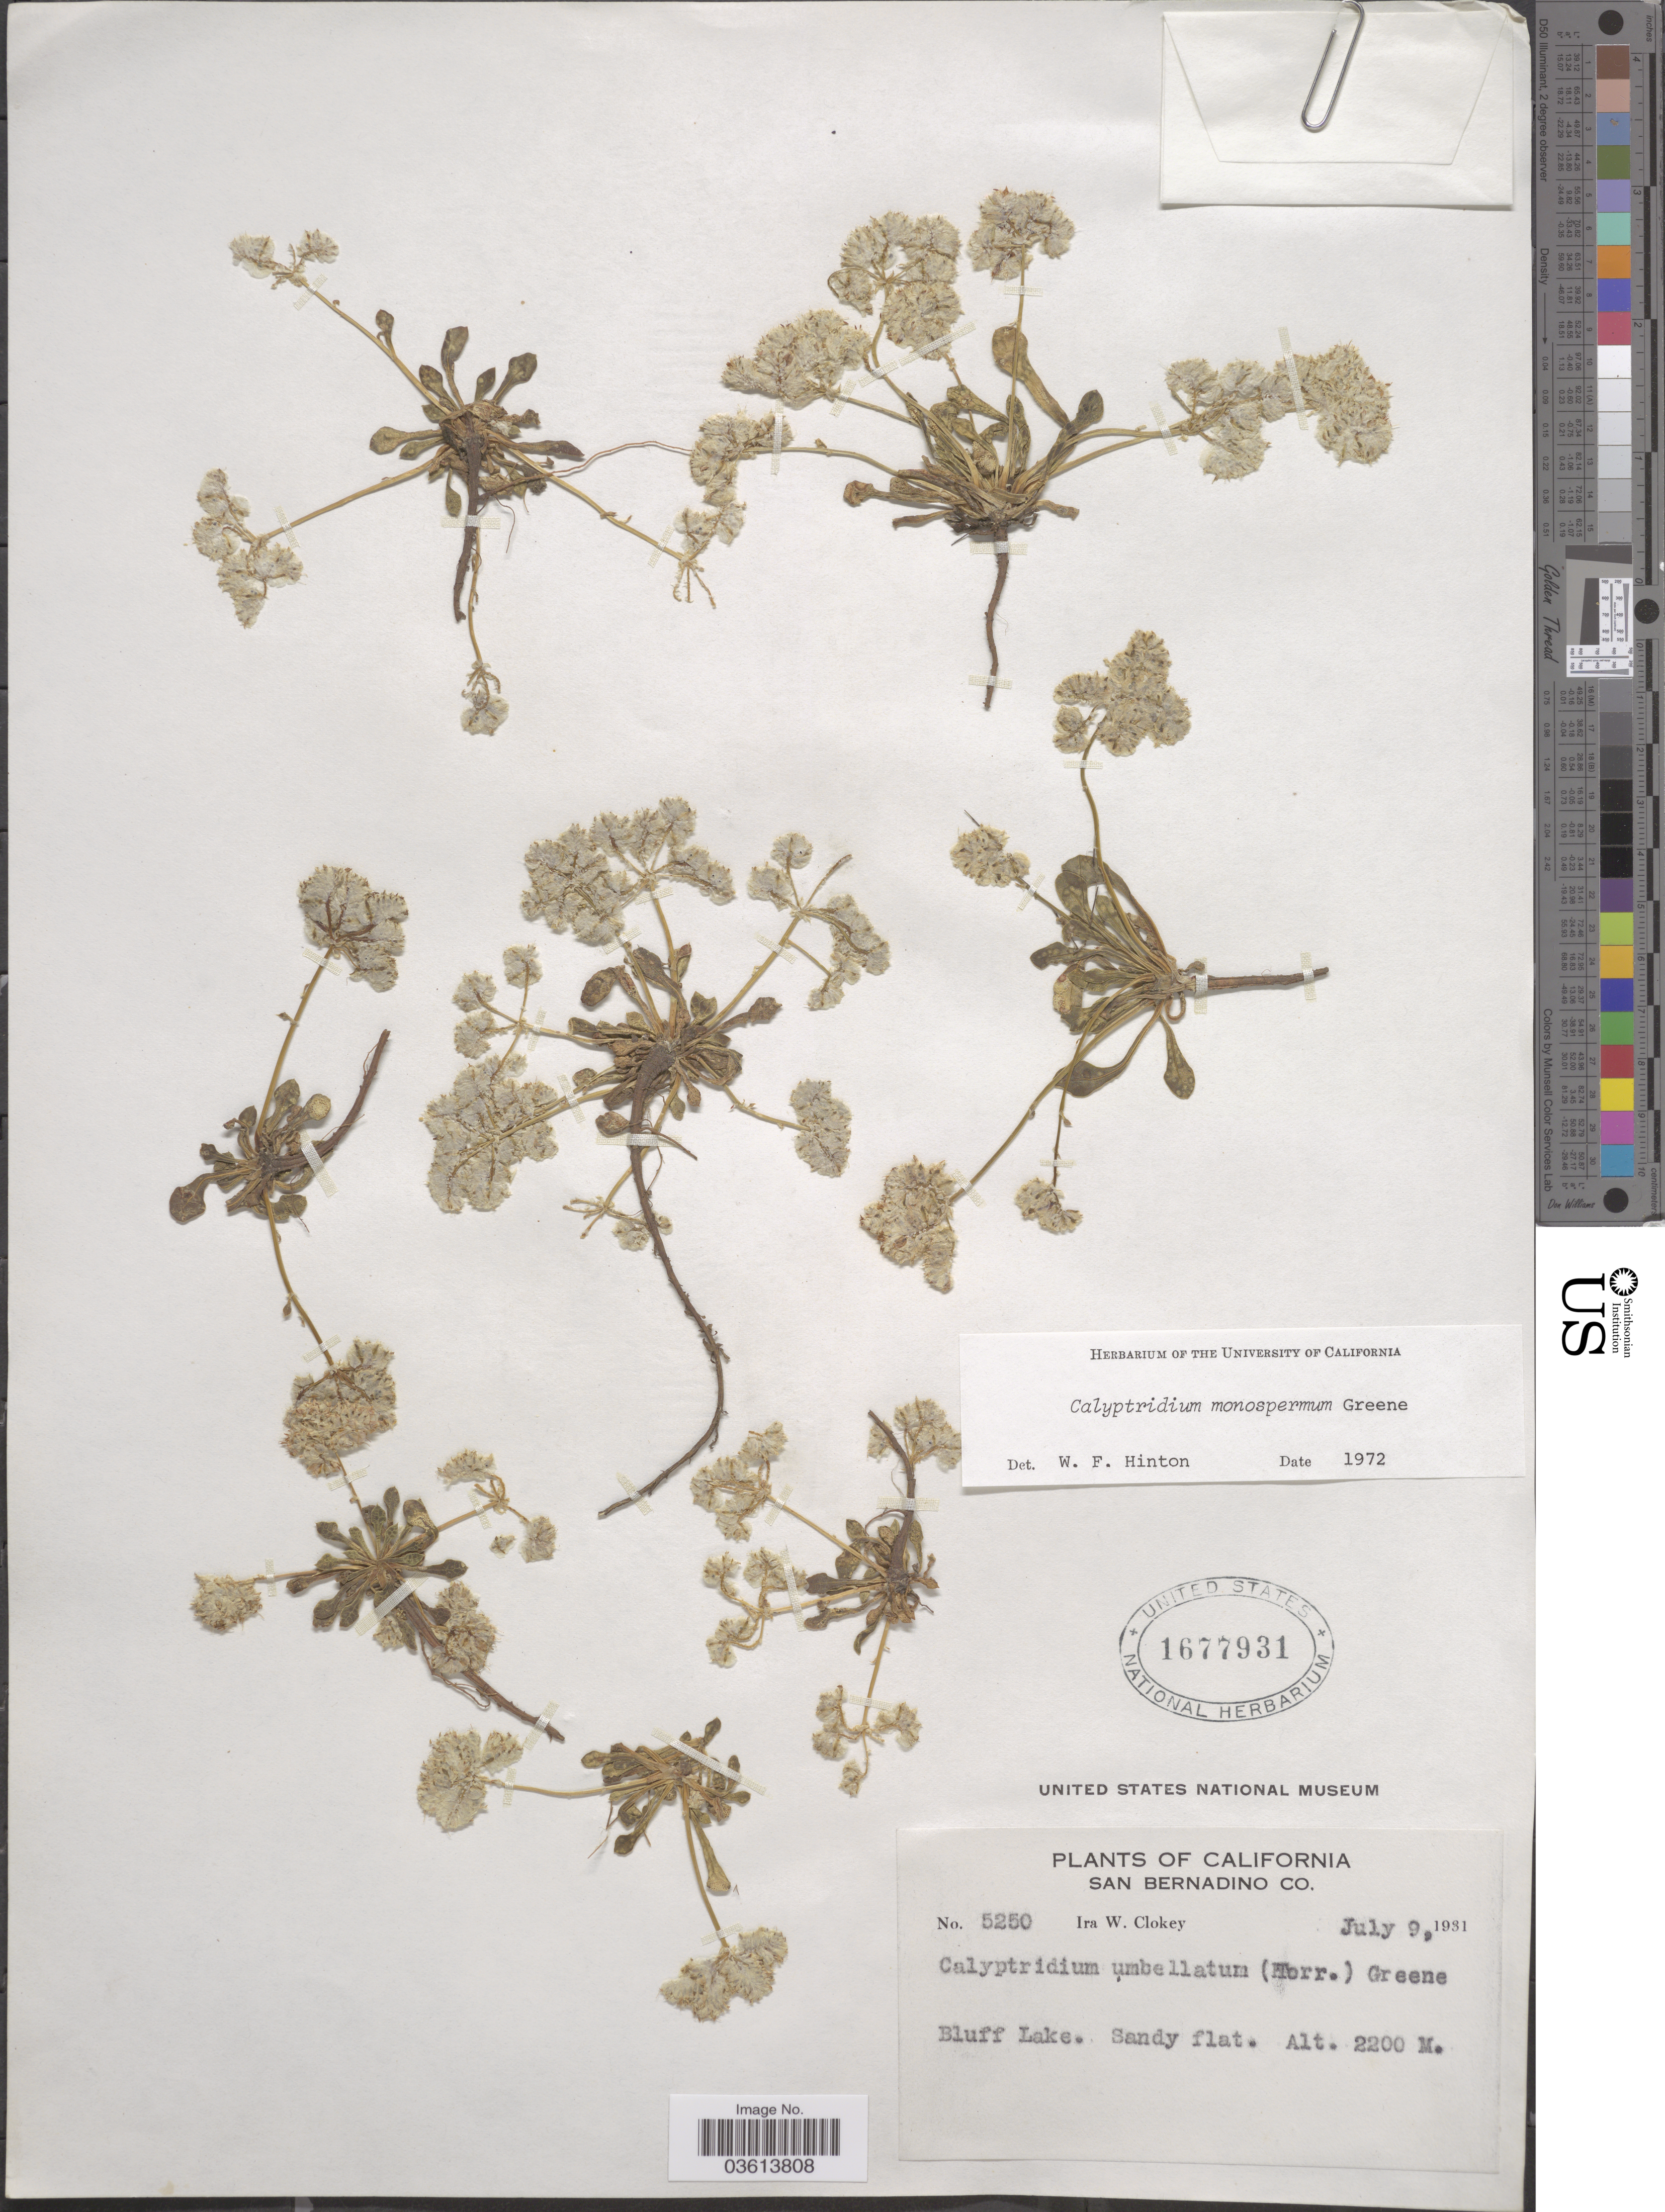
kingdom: Plantae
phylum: Tracheophyta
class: Magnoliopsida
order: Caryophyllales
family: Montiaceae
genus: Calyptridium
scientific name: Calyptridium monospermum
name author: Greene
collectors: I. W. Clokey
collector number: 5250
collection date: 1931-07-09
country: United States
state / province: California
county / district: San Bernardino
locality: San Bernardino Co. Bluff Lake.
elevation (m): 2200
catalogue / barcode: US 1677931